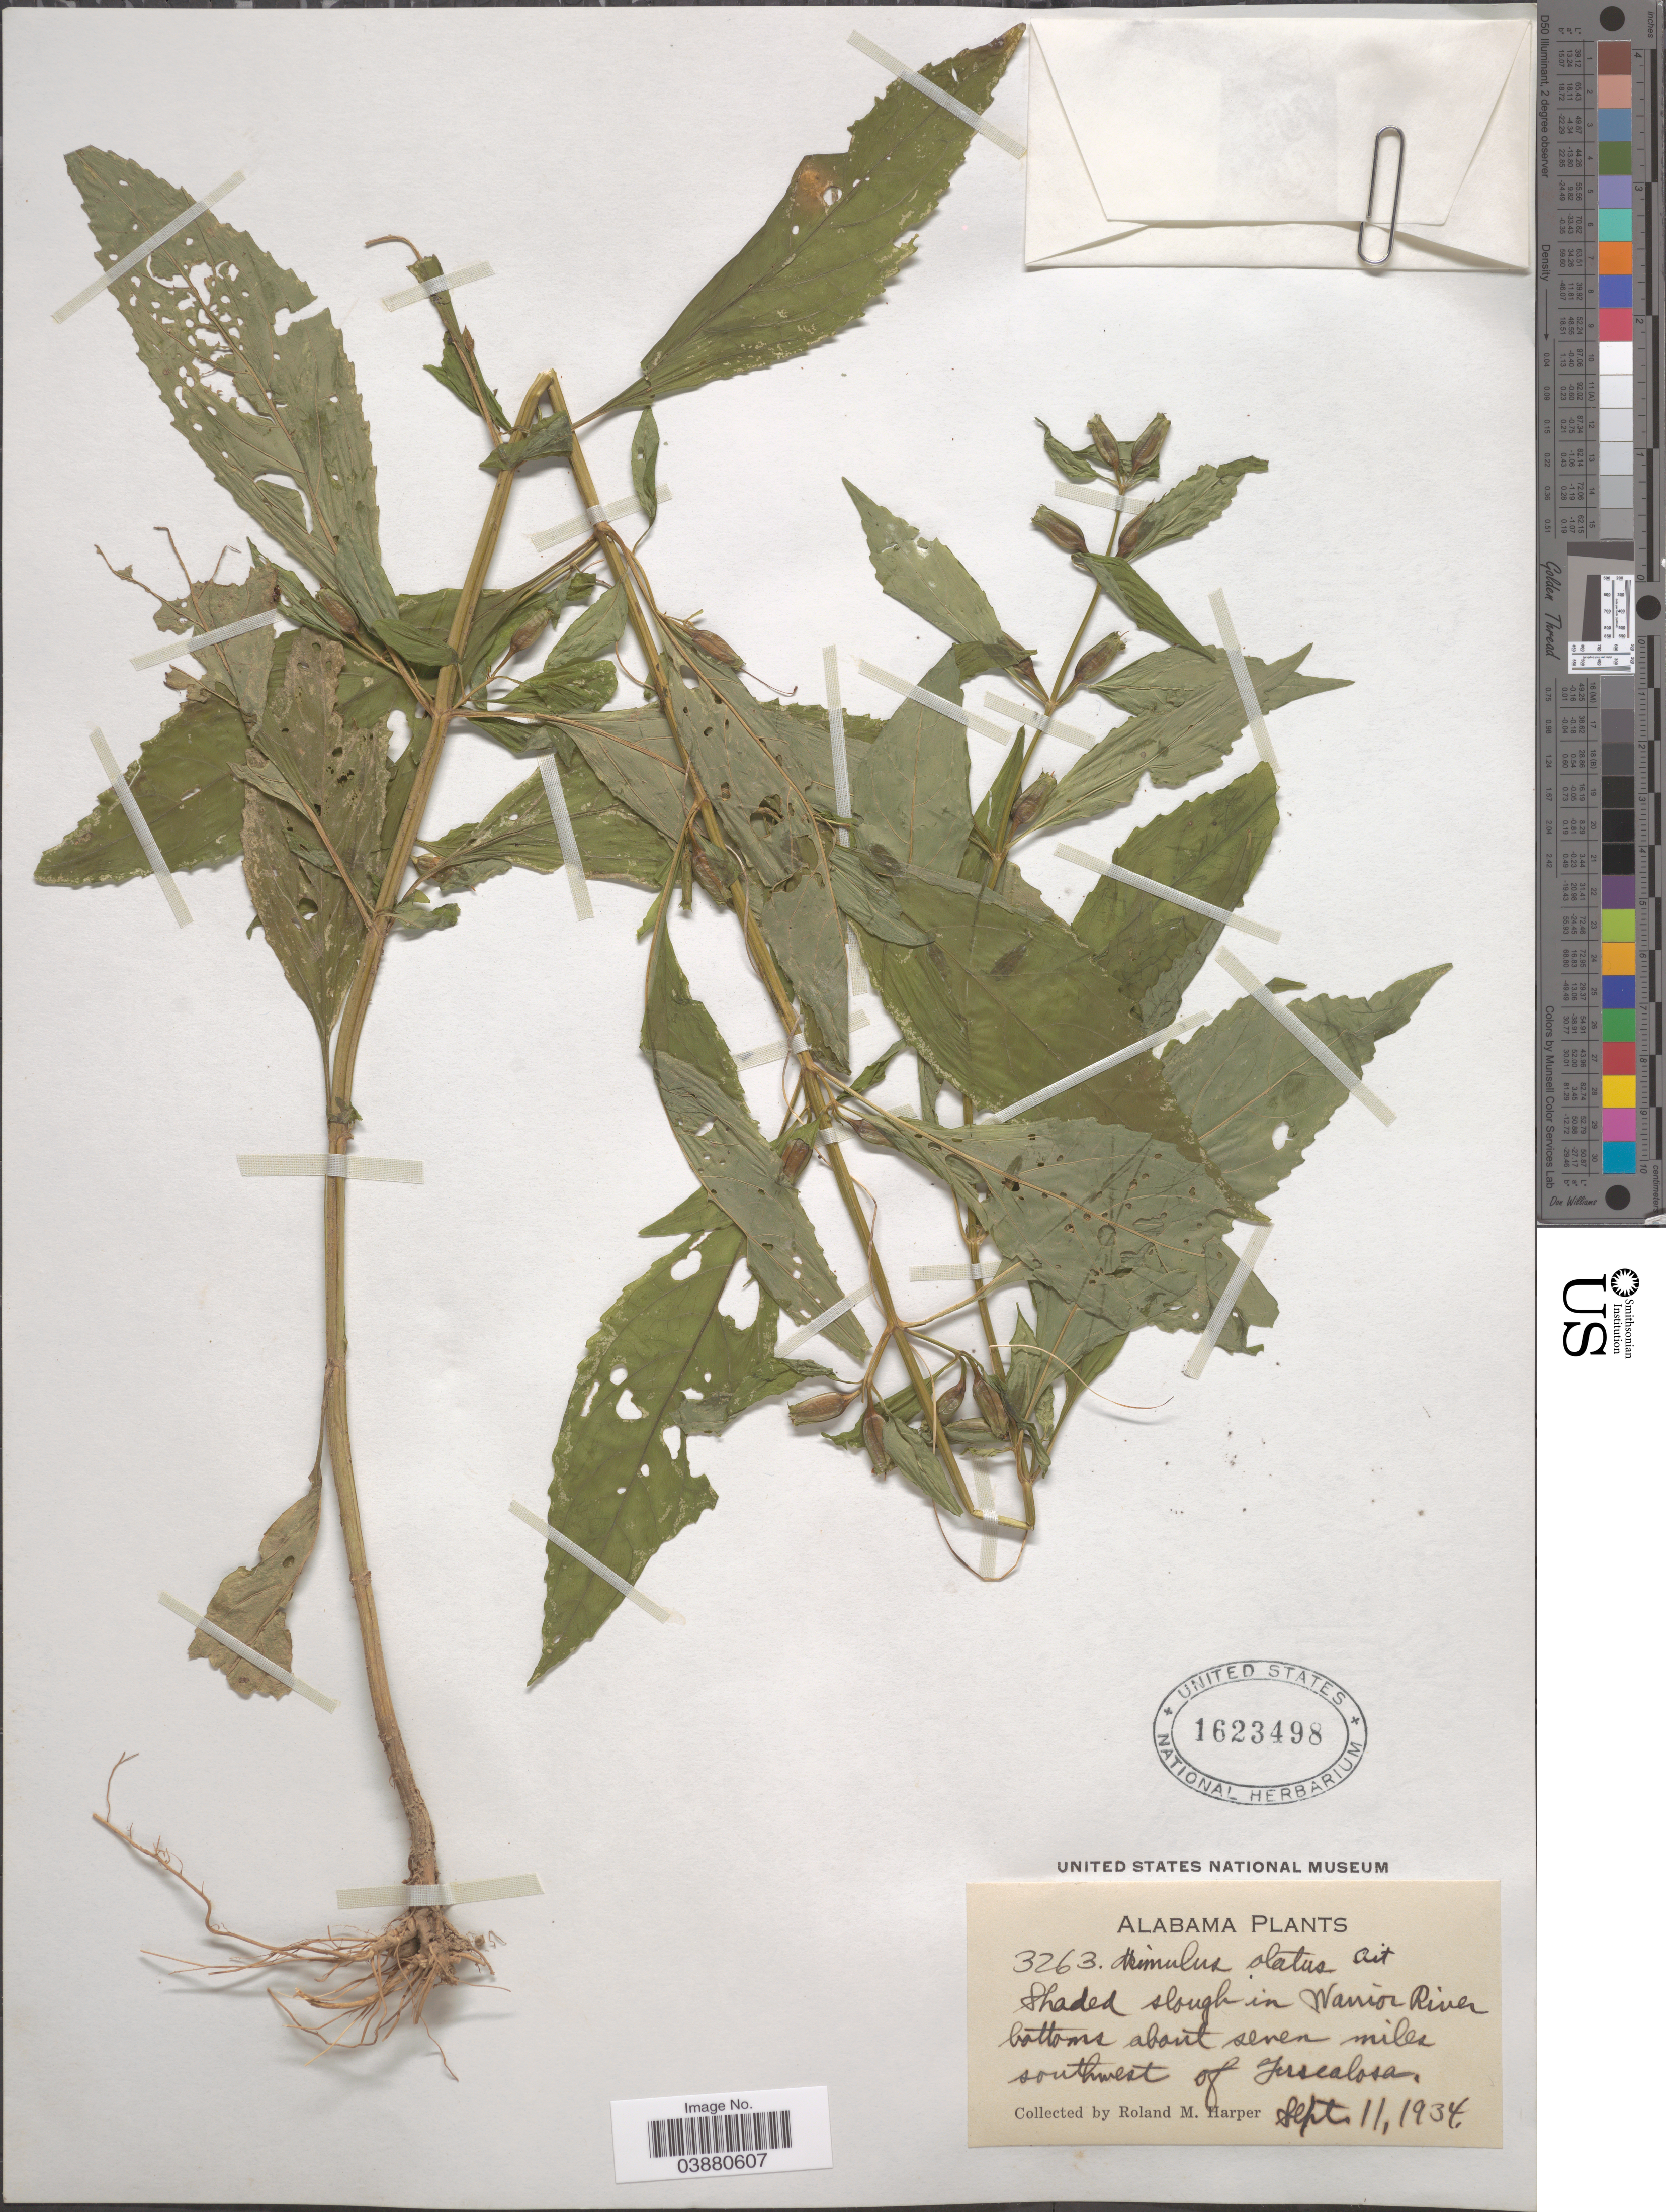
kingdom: Plantae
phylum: Tracheophyta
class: Magnoliopsida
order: Lamiales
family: Phrymaceae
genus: Mimulus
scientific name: Mimulus alatus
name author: Aiton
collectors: R. M. Harper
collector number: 3263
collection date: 1934-09-11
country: United States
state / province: Alabama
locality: Shaded slough in Warrior River bottoms about seven miles southwest of Tuscalosa.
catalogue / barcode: US 1623498